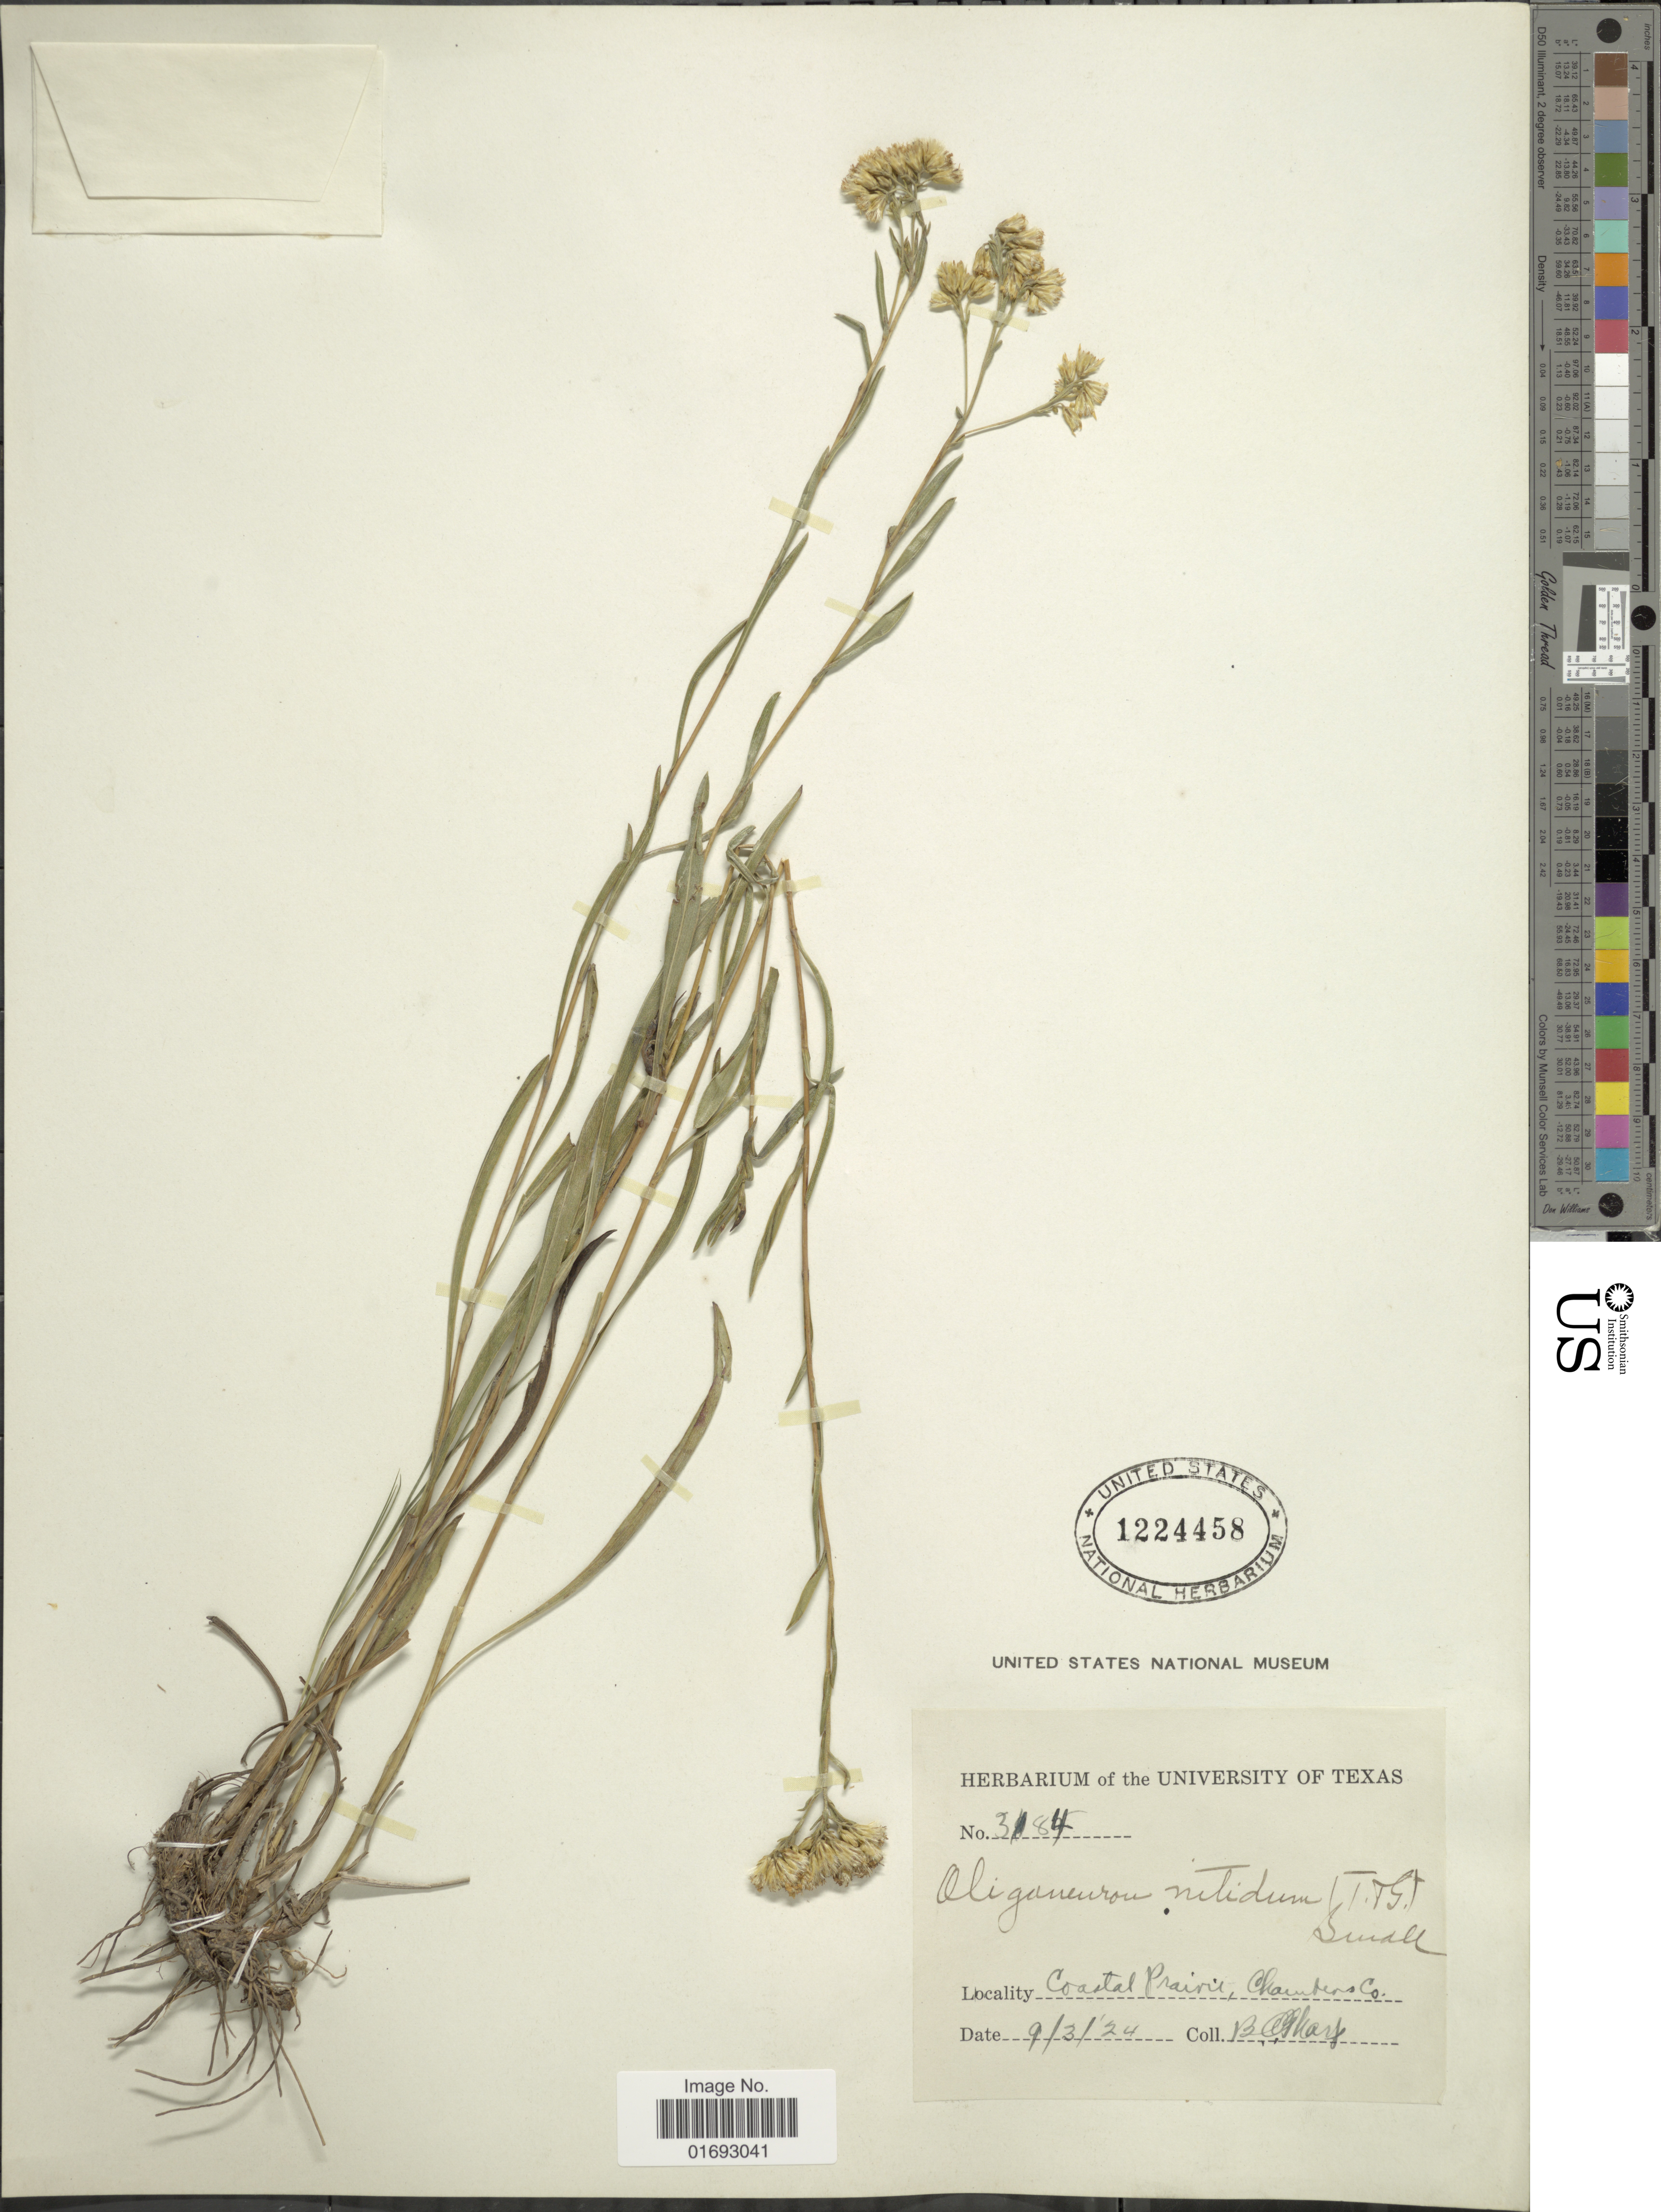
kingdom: Plantae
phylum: Tracheophyta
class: Magnoliopsida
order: Asterales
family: Asteraceae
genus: Oligoneuron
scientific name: Oligoneuron nitidum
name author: (Torr. & A. Gray) Small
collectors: B. C. Tharp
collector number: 3184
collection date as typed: Transcribed d/m/y: 3/9/24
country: United States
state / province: Texas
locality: Coastal Praie, Chambers Co.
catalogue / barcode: US 1224458